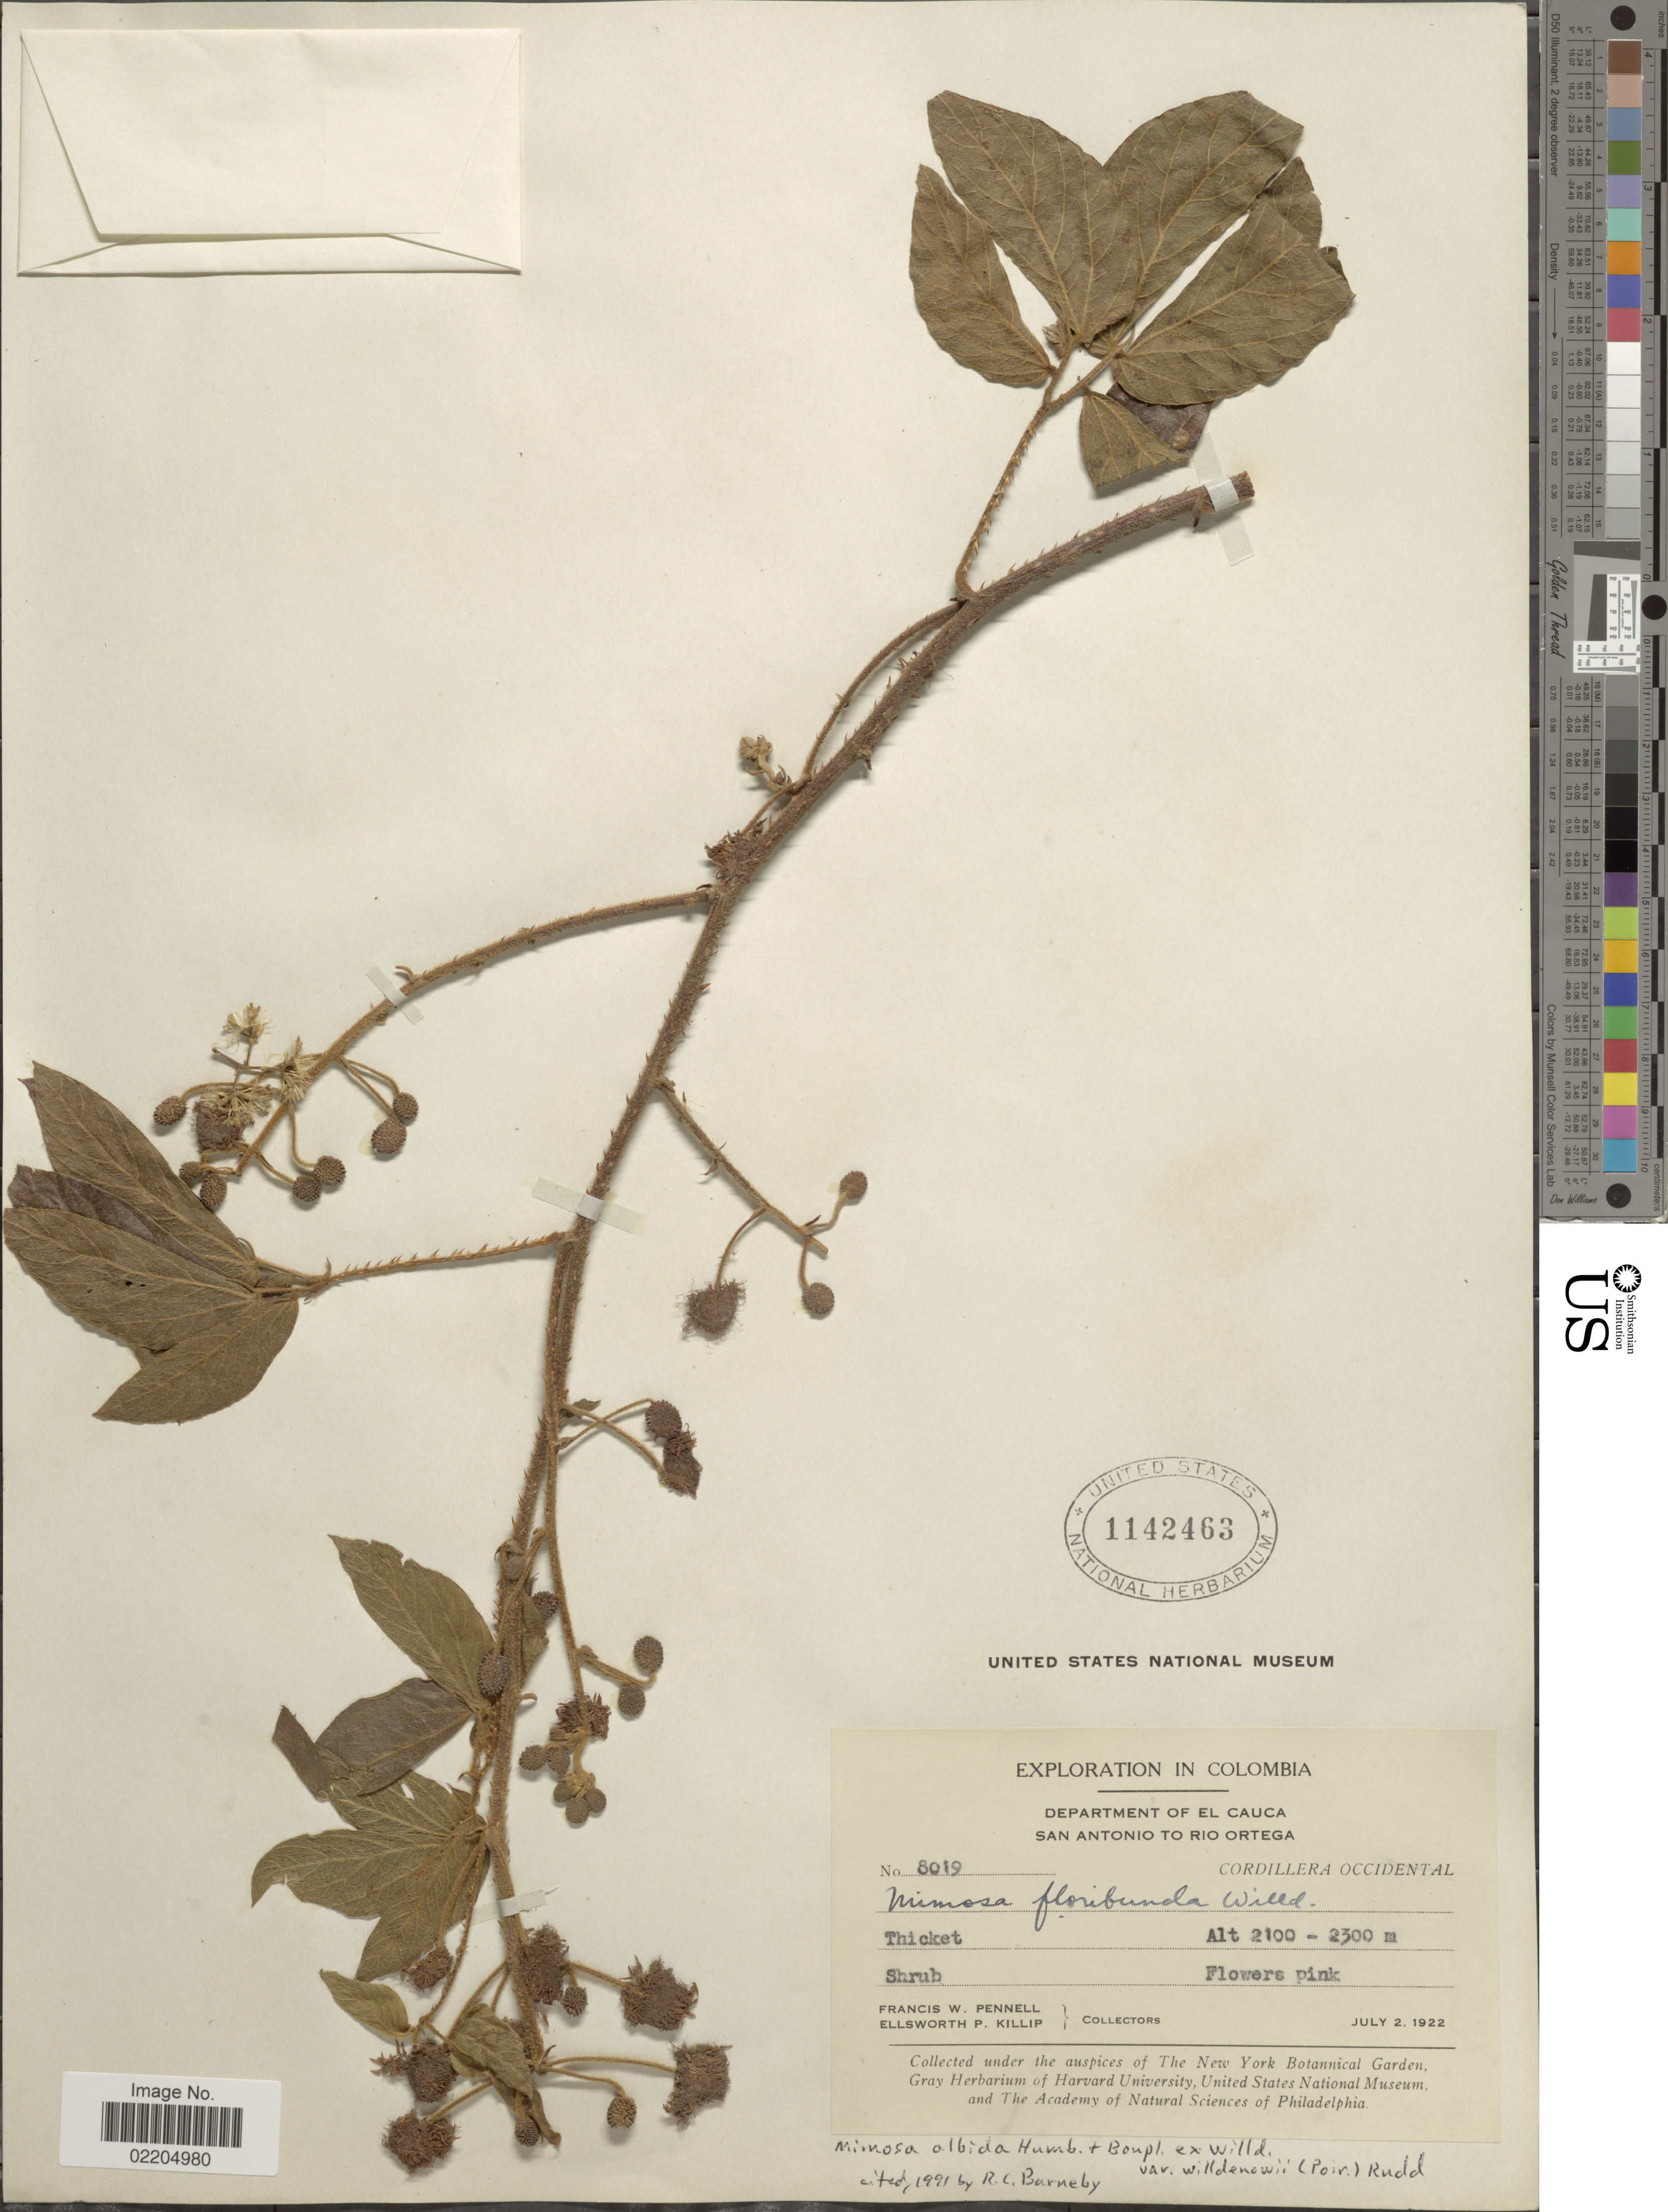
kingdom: Plantae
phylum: Tracheophyta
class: Magnoliopsida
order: Fabales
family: Fabaceae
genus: Mimosa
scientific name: Mimosa albida var. willdenowii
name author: (Poir.) Rudd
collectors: F. W. Pennell & E. P. Killip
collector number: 8019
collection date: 1922-07-02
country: Colombia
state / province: Cauca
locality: San Antonio to Rio Ortega, Cordillera Occidental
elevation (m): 2100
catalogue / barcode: US 1142463